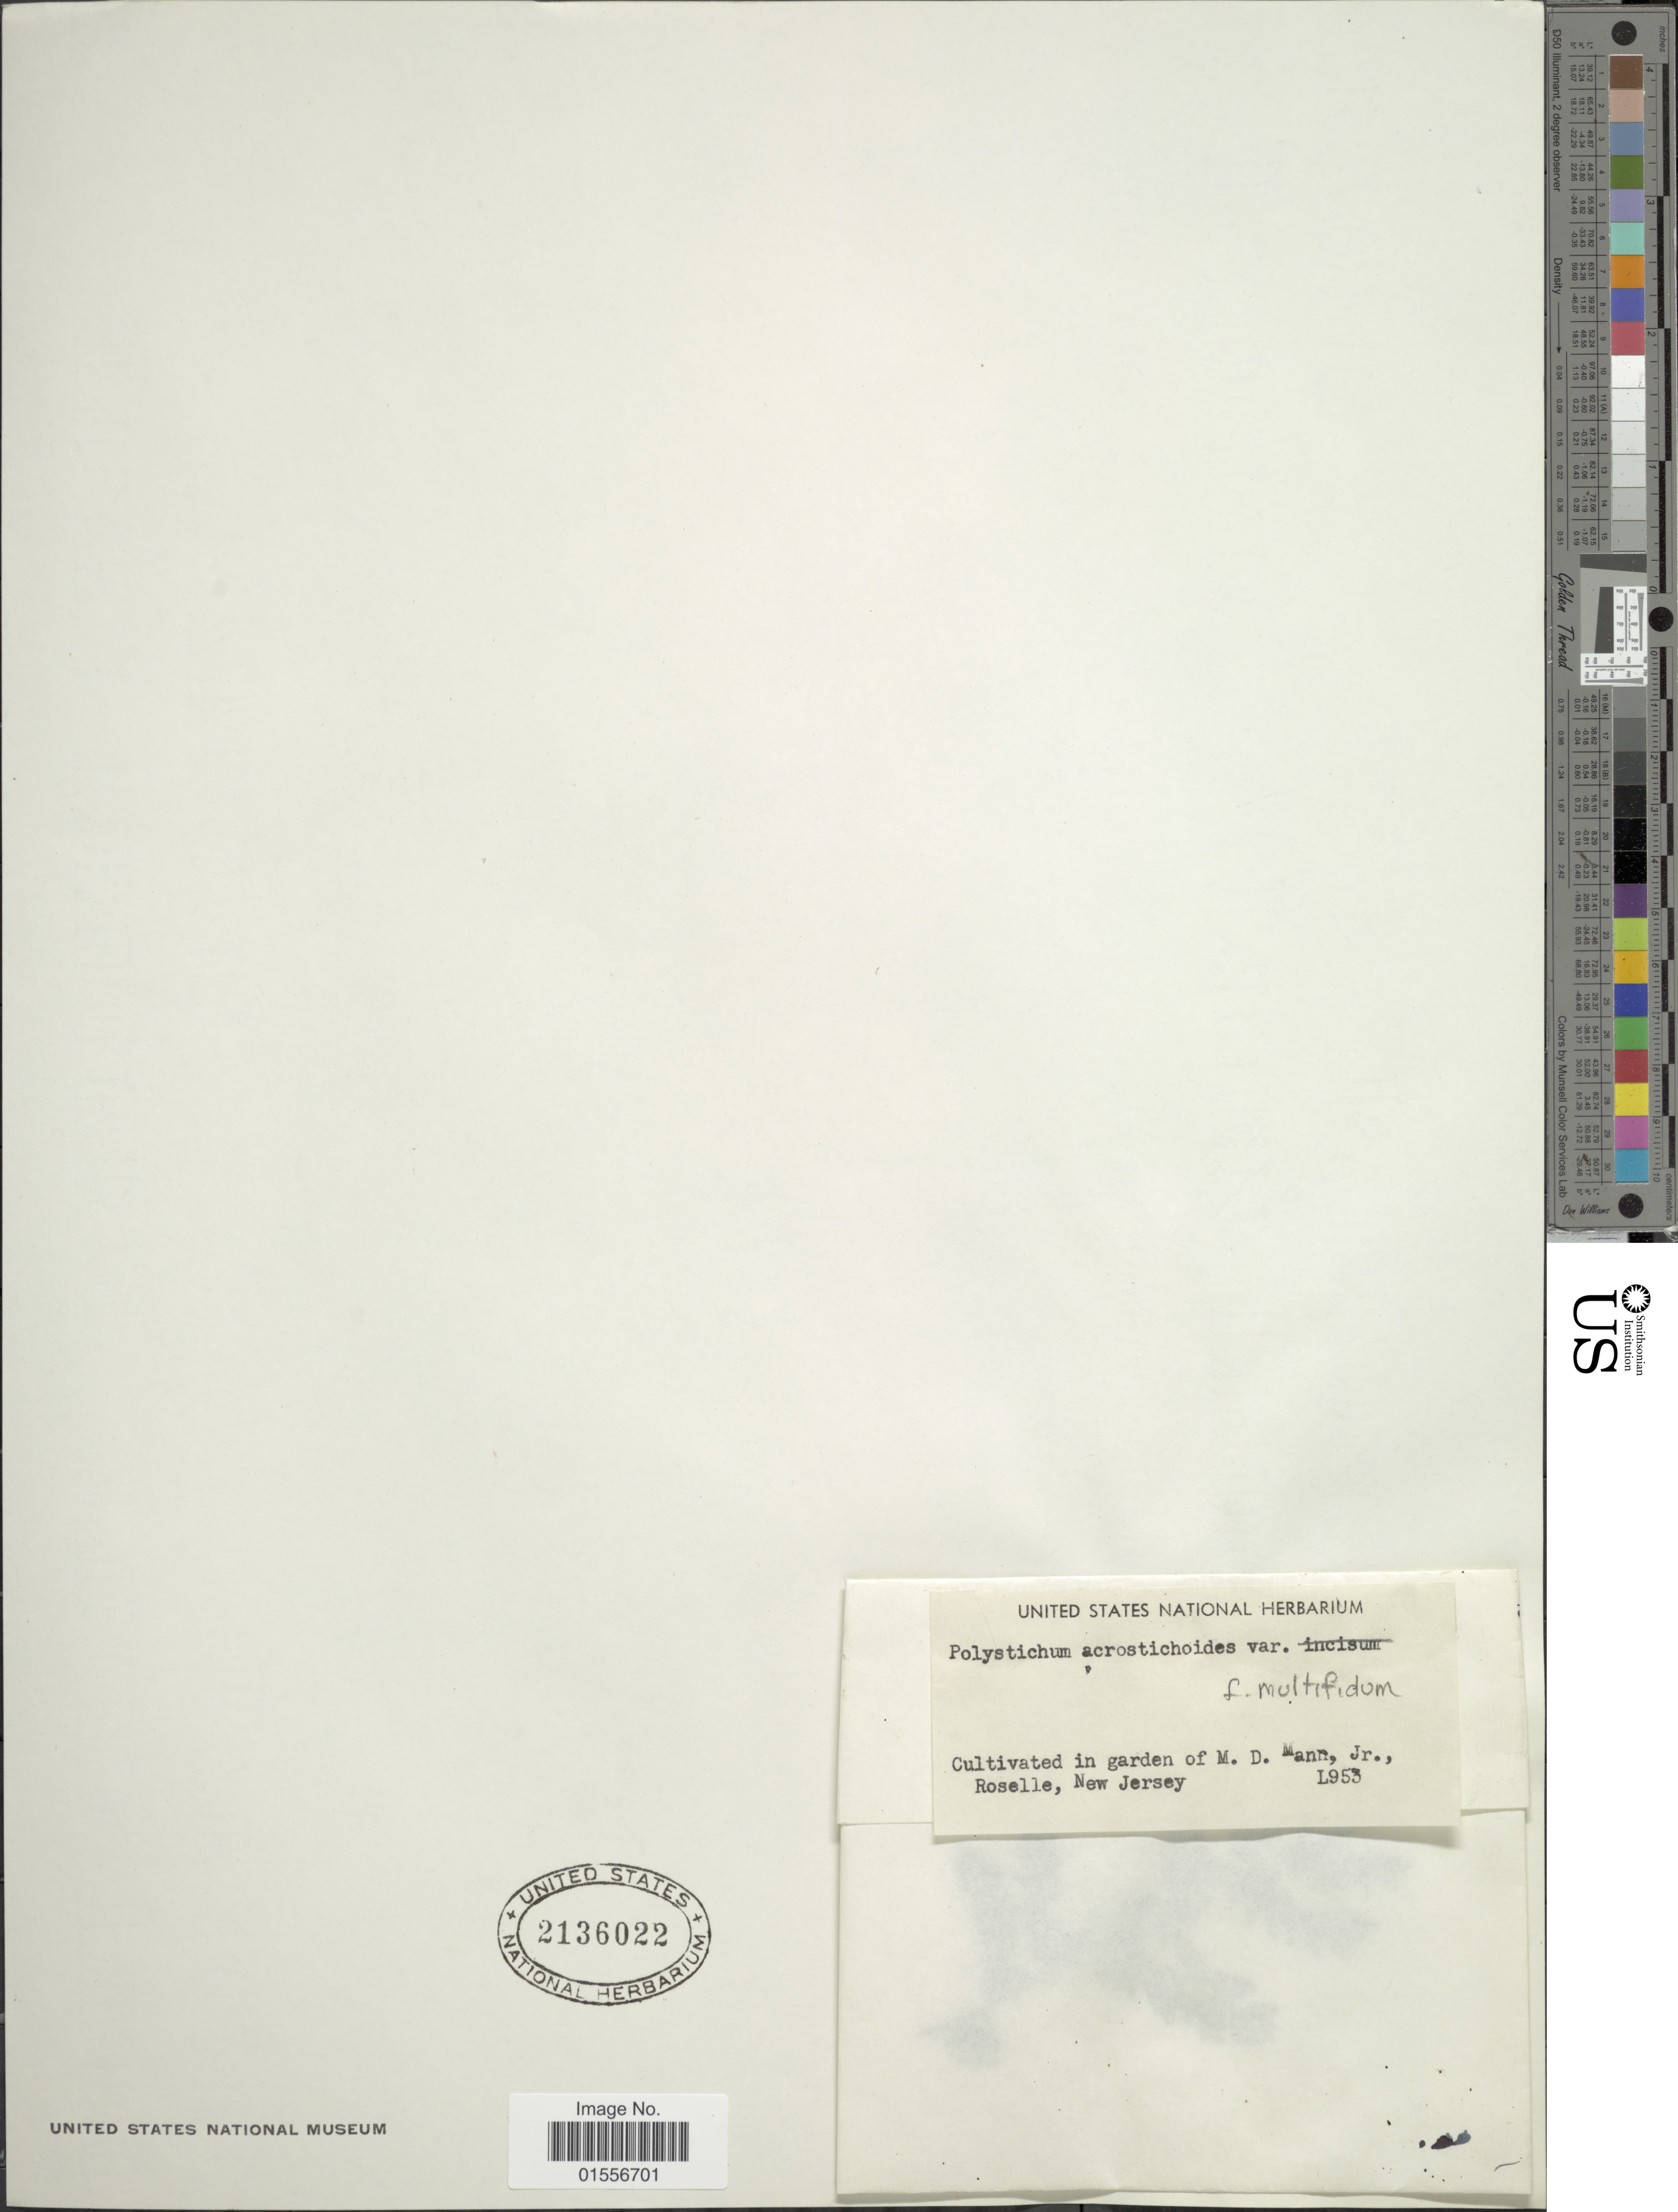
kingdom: Plantae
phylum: Tracheophyta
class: Polypodiopsida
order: Polypodiales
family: Dryopteridaceae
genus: Polystichum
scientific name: Polystichum acrostichoides f. multifidum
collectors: ex herb. United States National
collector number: L953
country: United States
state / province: New Jersey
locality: In garden of M. D. Mann, Jr., Roselle.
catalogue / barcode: US 2136022